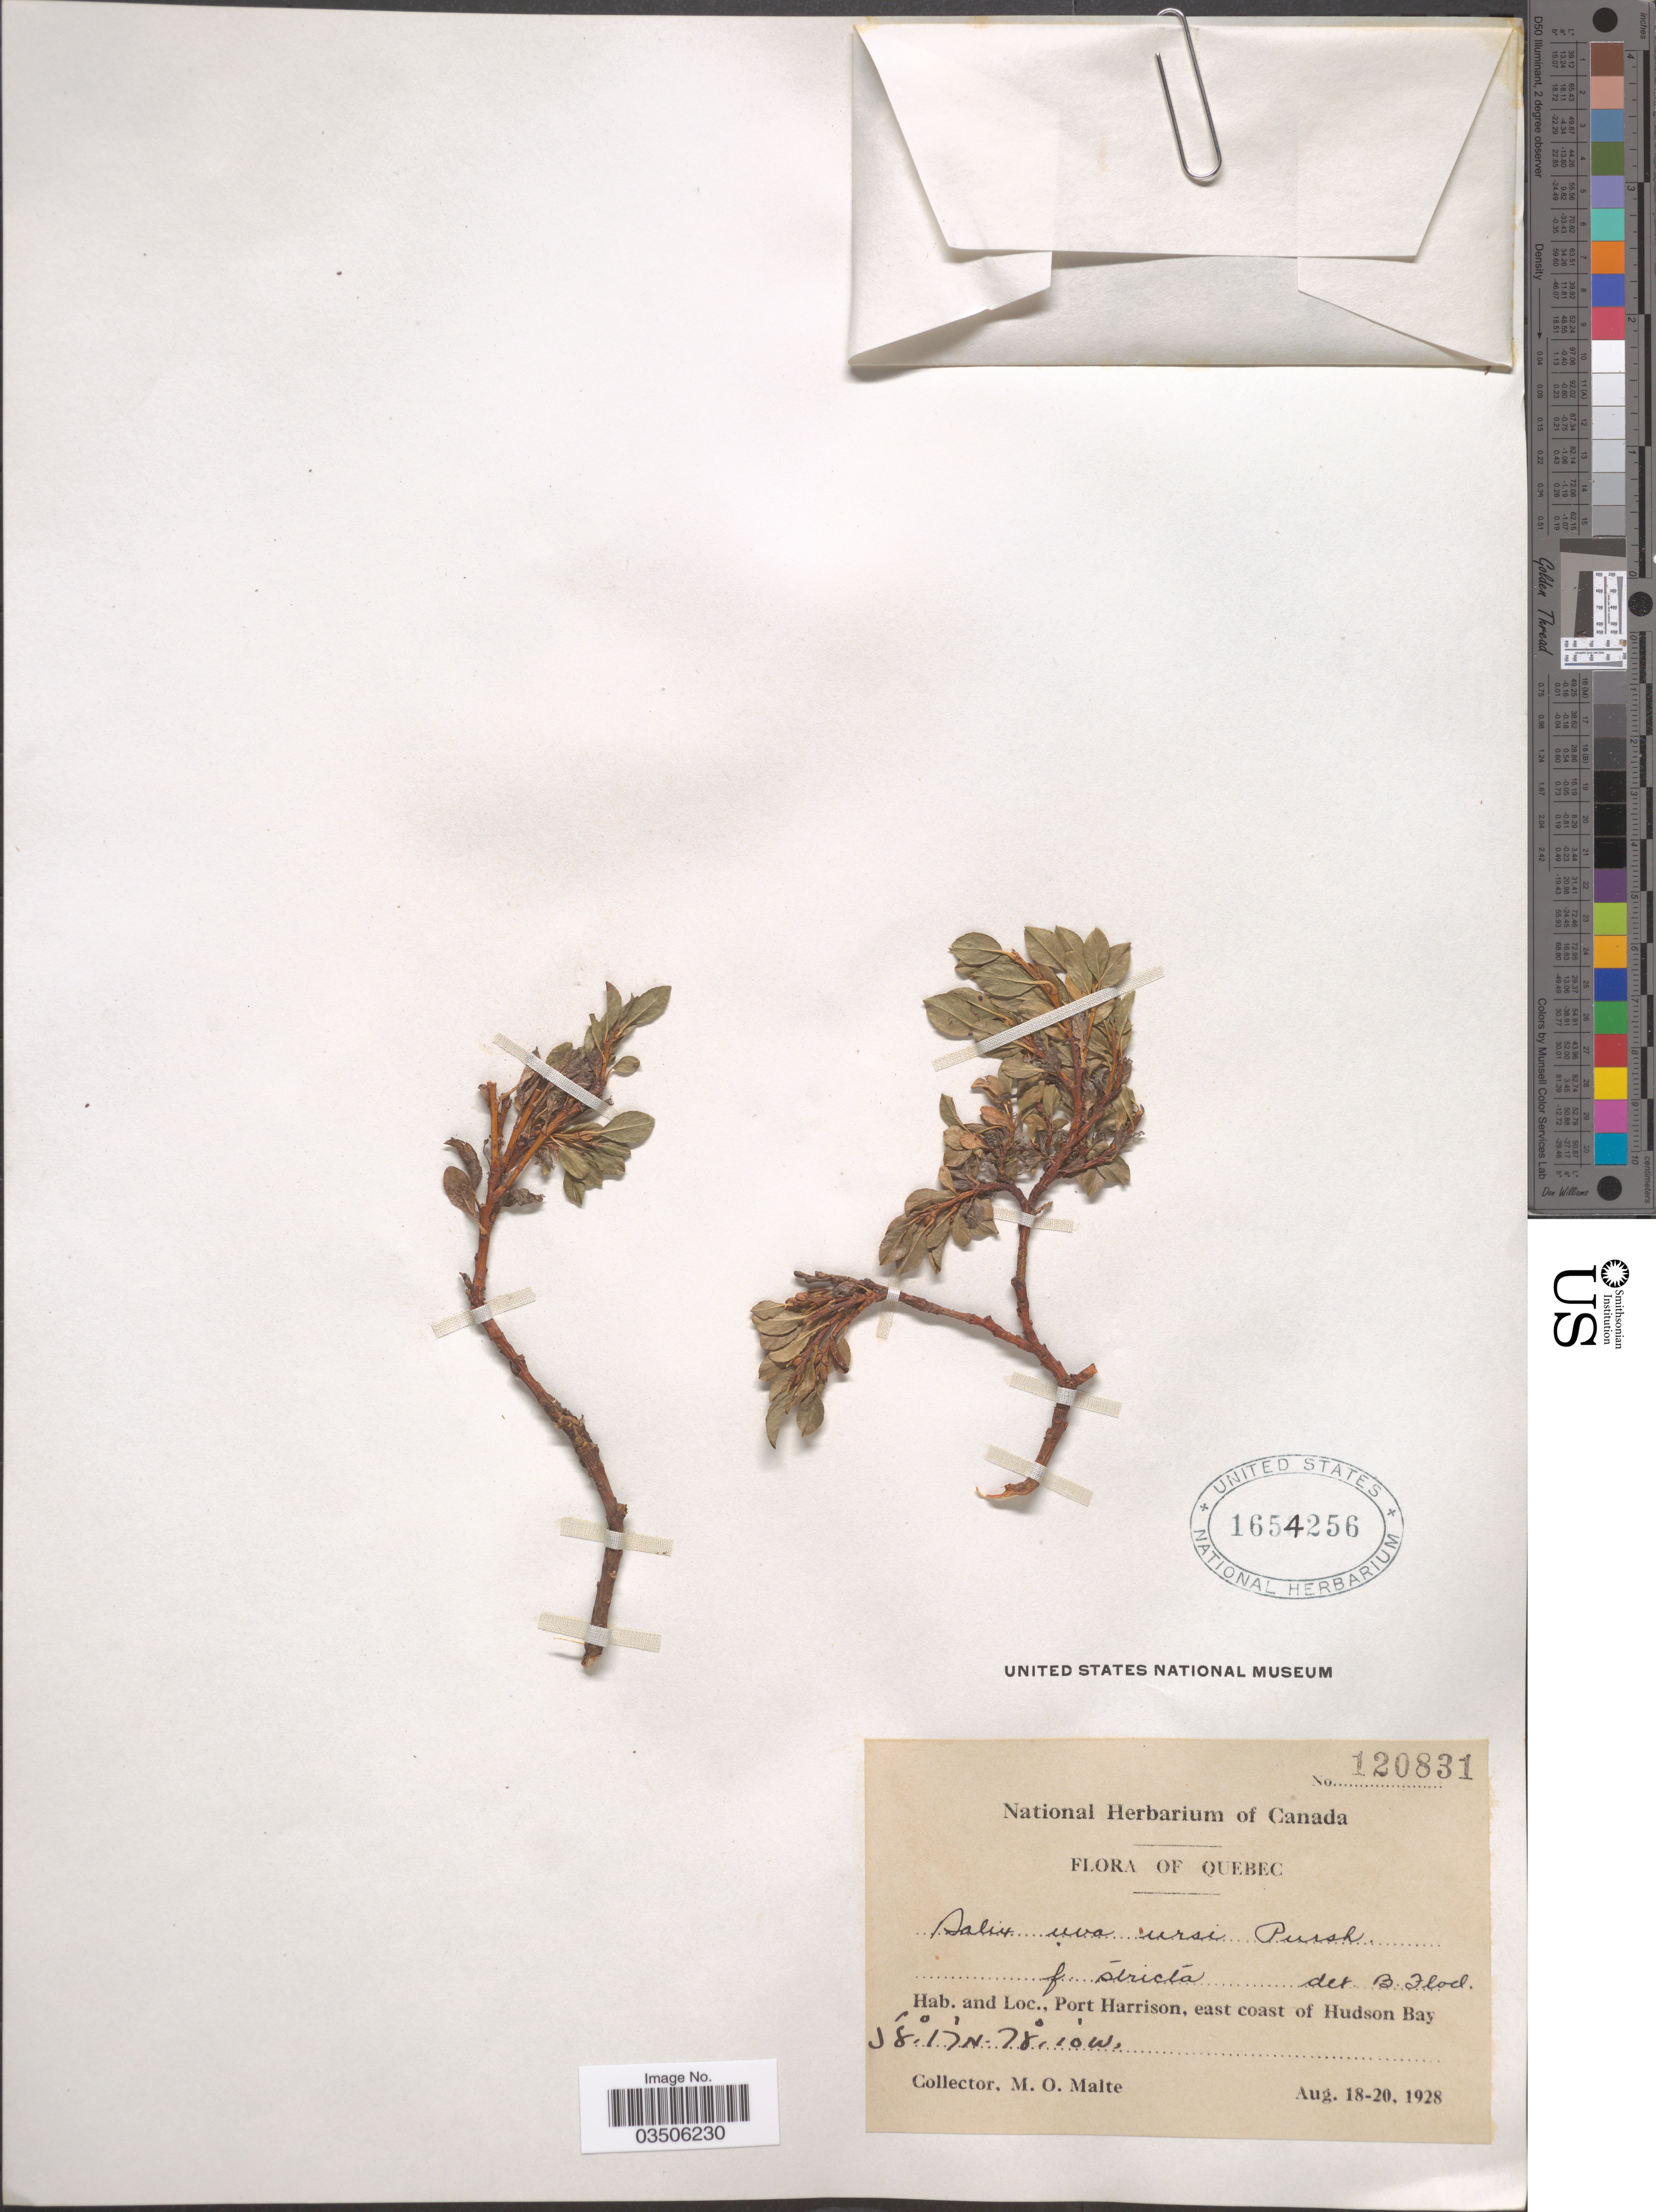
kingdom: Plantae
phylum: Tracheophyta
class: Magnoliopsida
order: Malpighiales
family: Salicaceae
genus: Salix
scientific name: Salix uva-ursi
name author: Pursh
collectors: M. O. Malte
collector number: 120831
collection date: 1928-08-18/1928-08-20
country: Canada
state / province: Quebec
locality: Port Harrison, east coast of Hudson Bay.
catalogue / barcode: US 1654256